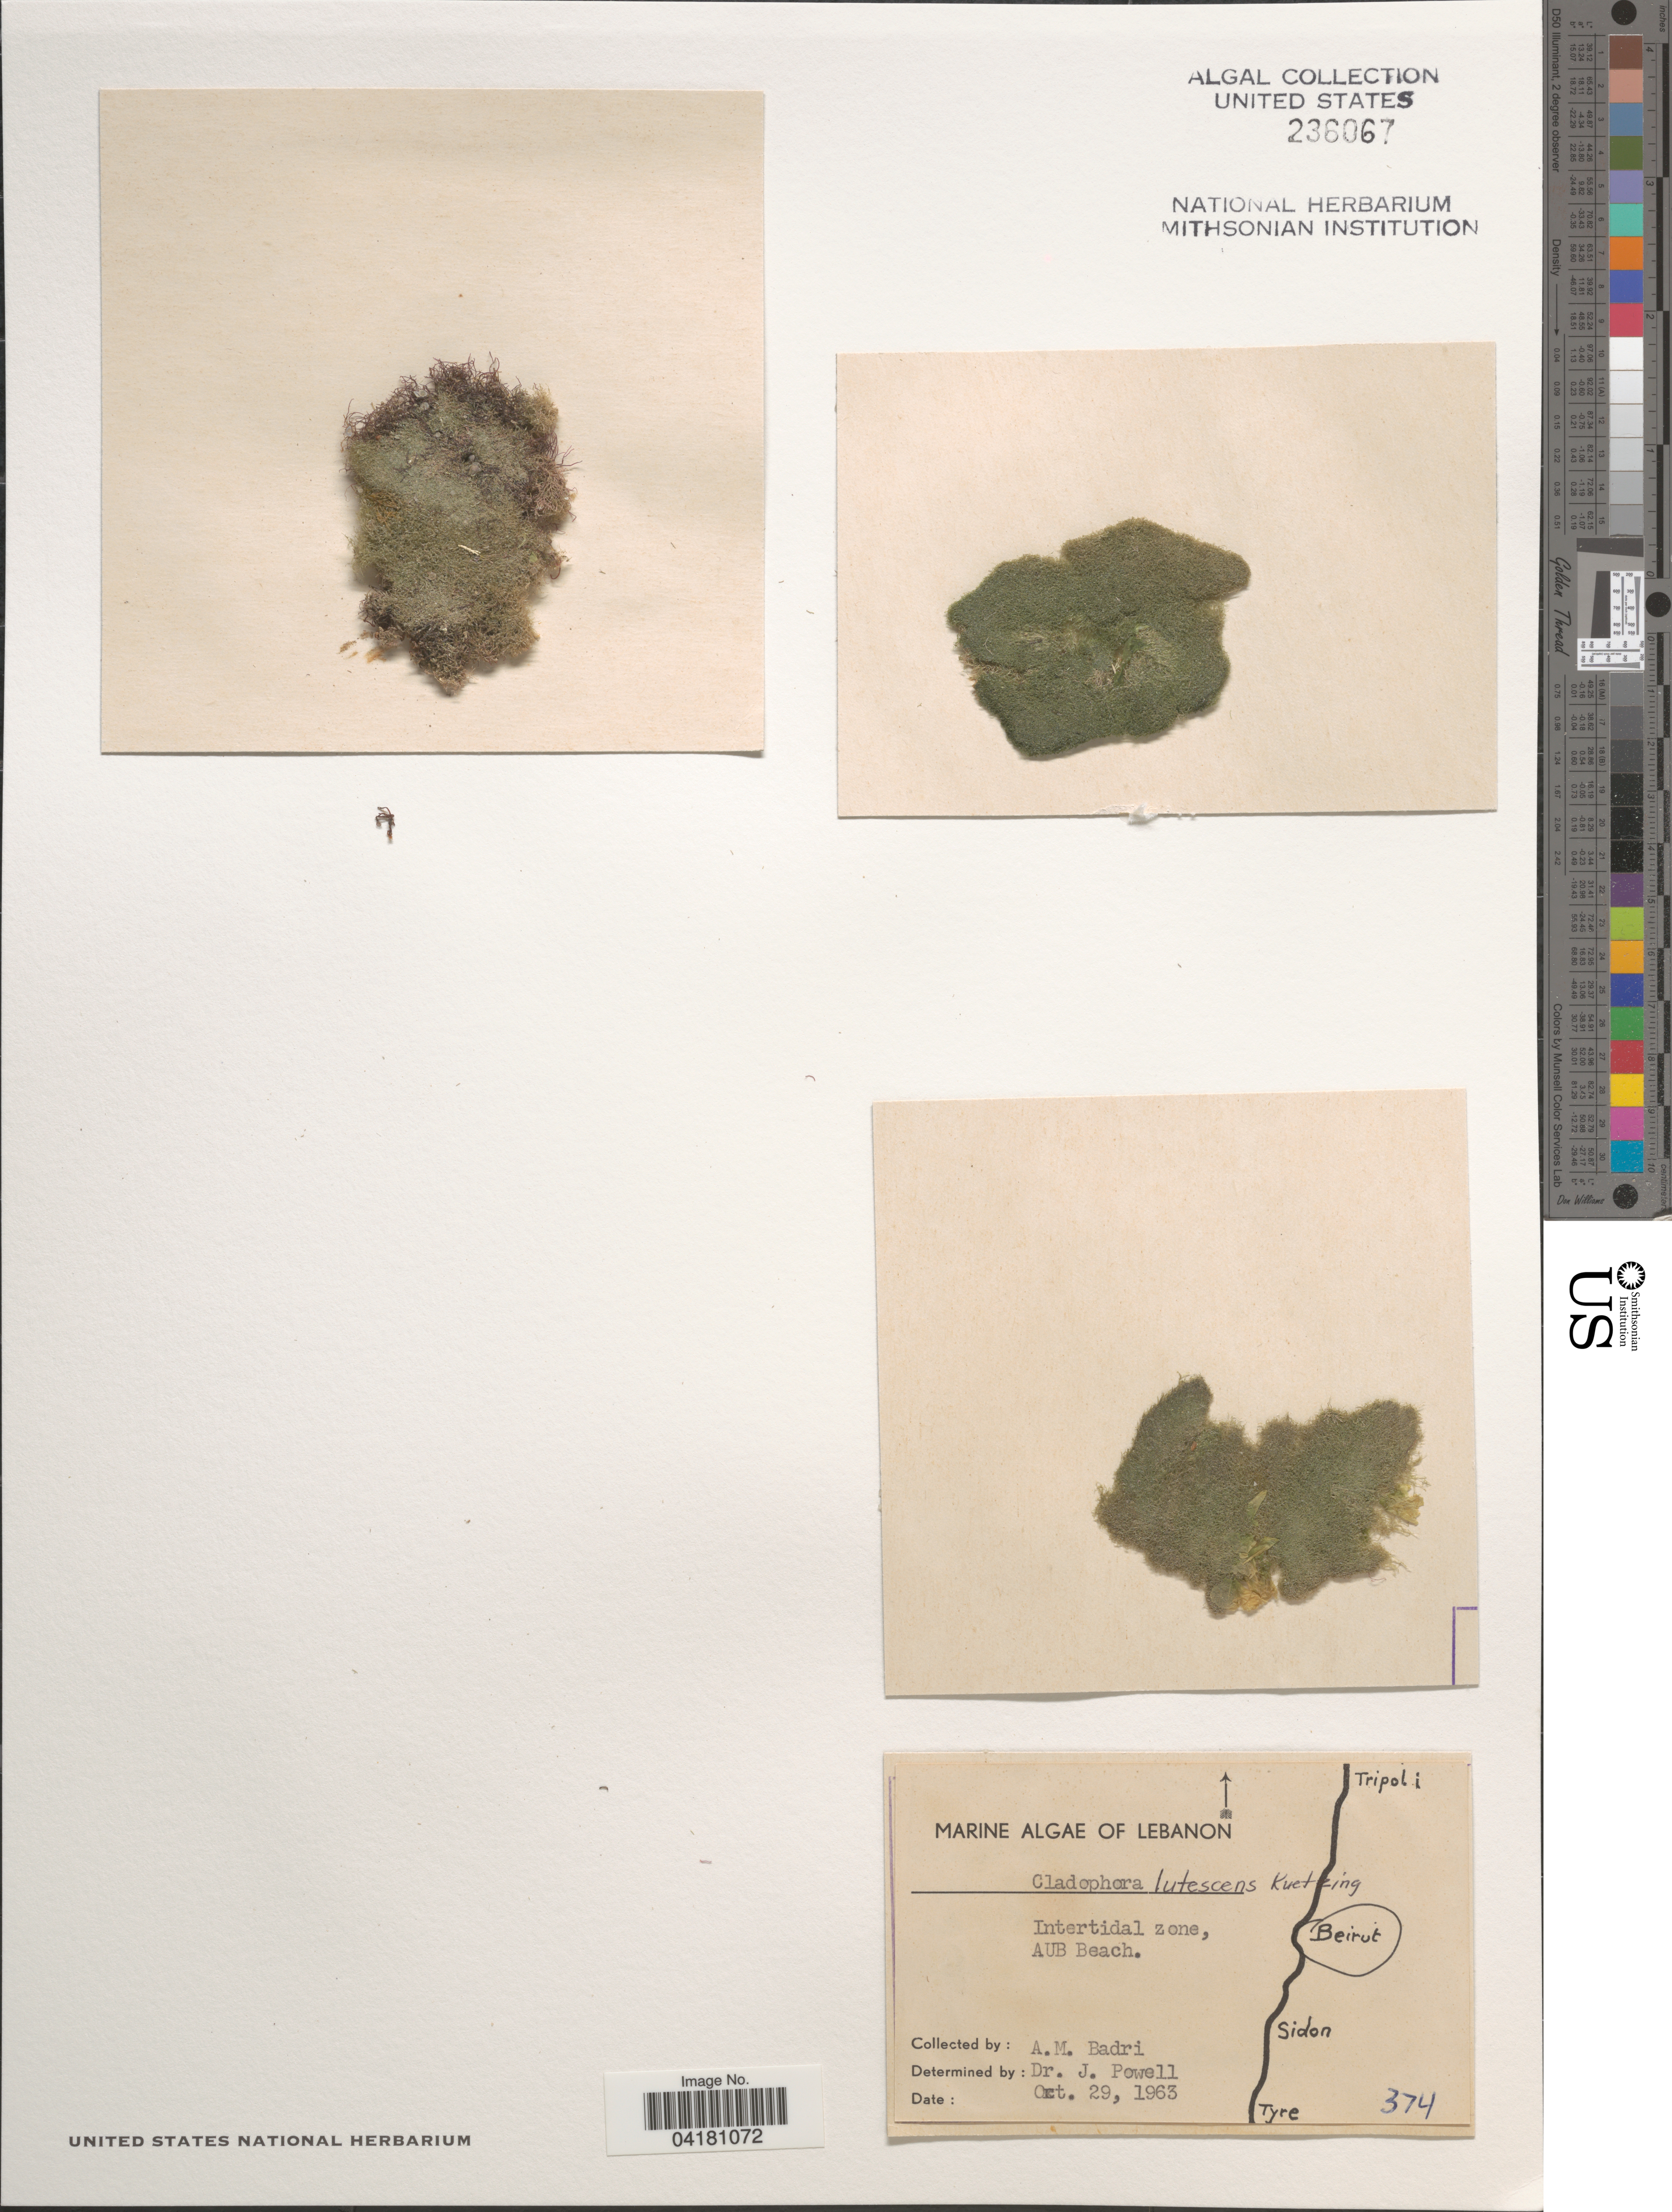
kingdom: Plantae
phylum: Chlorophyta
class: Ulvophyceae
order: Cladophorales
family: Cladophoraceae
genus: Cladophora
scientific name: Cladophora dalmatica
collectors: A. Badri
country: Lebanon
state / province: Beyrouth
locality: Intertidal zone, AUB Beach. Beirut.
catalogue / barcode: US 236067